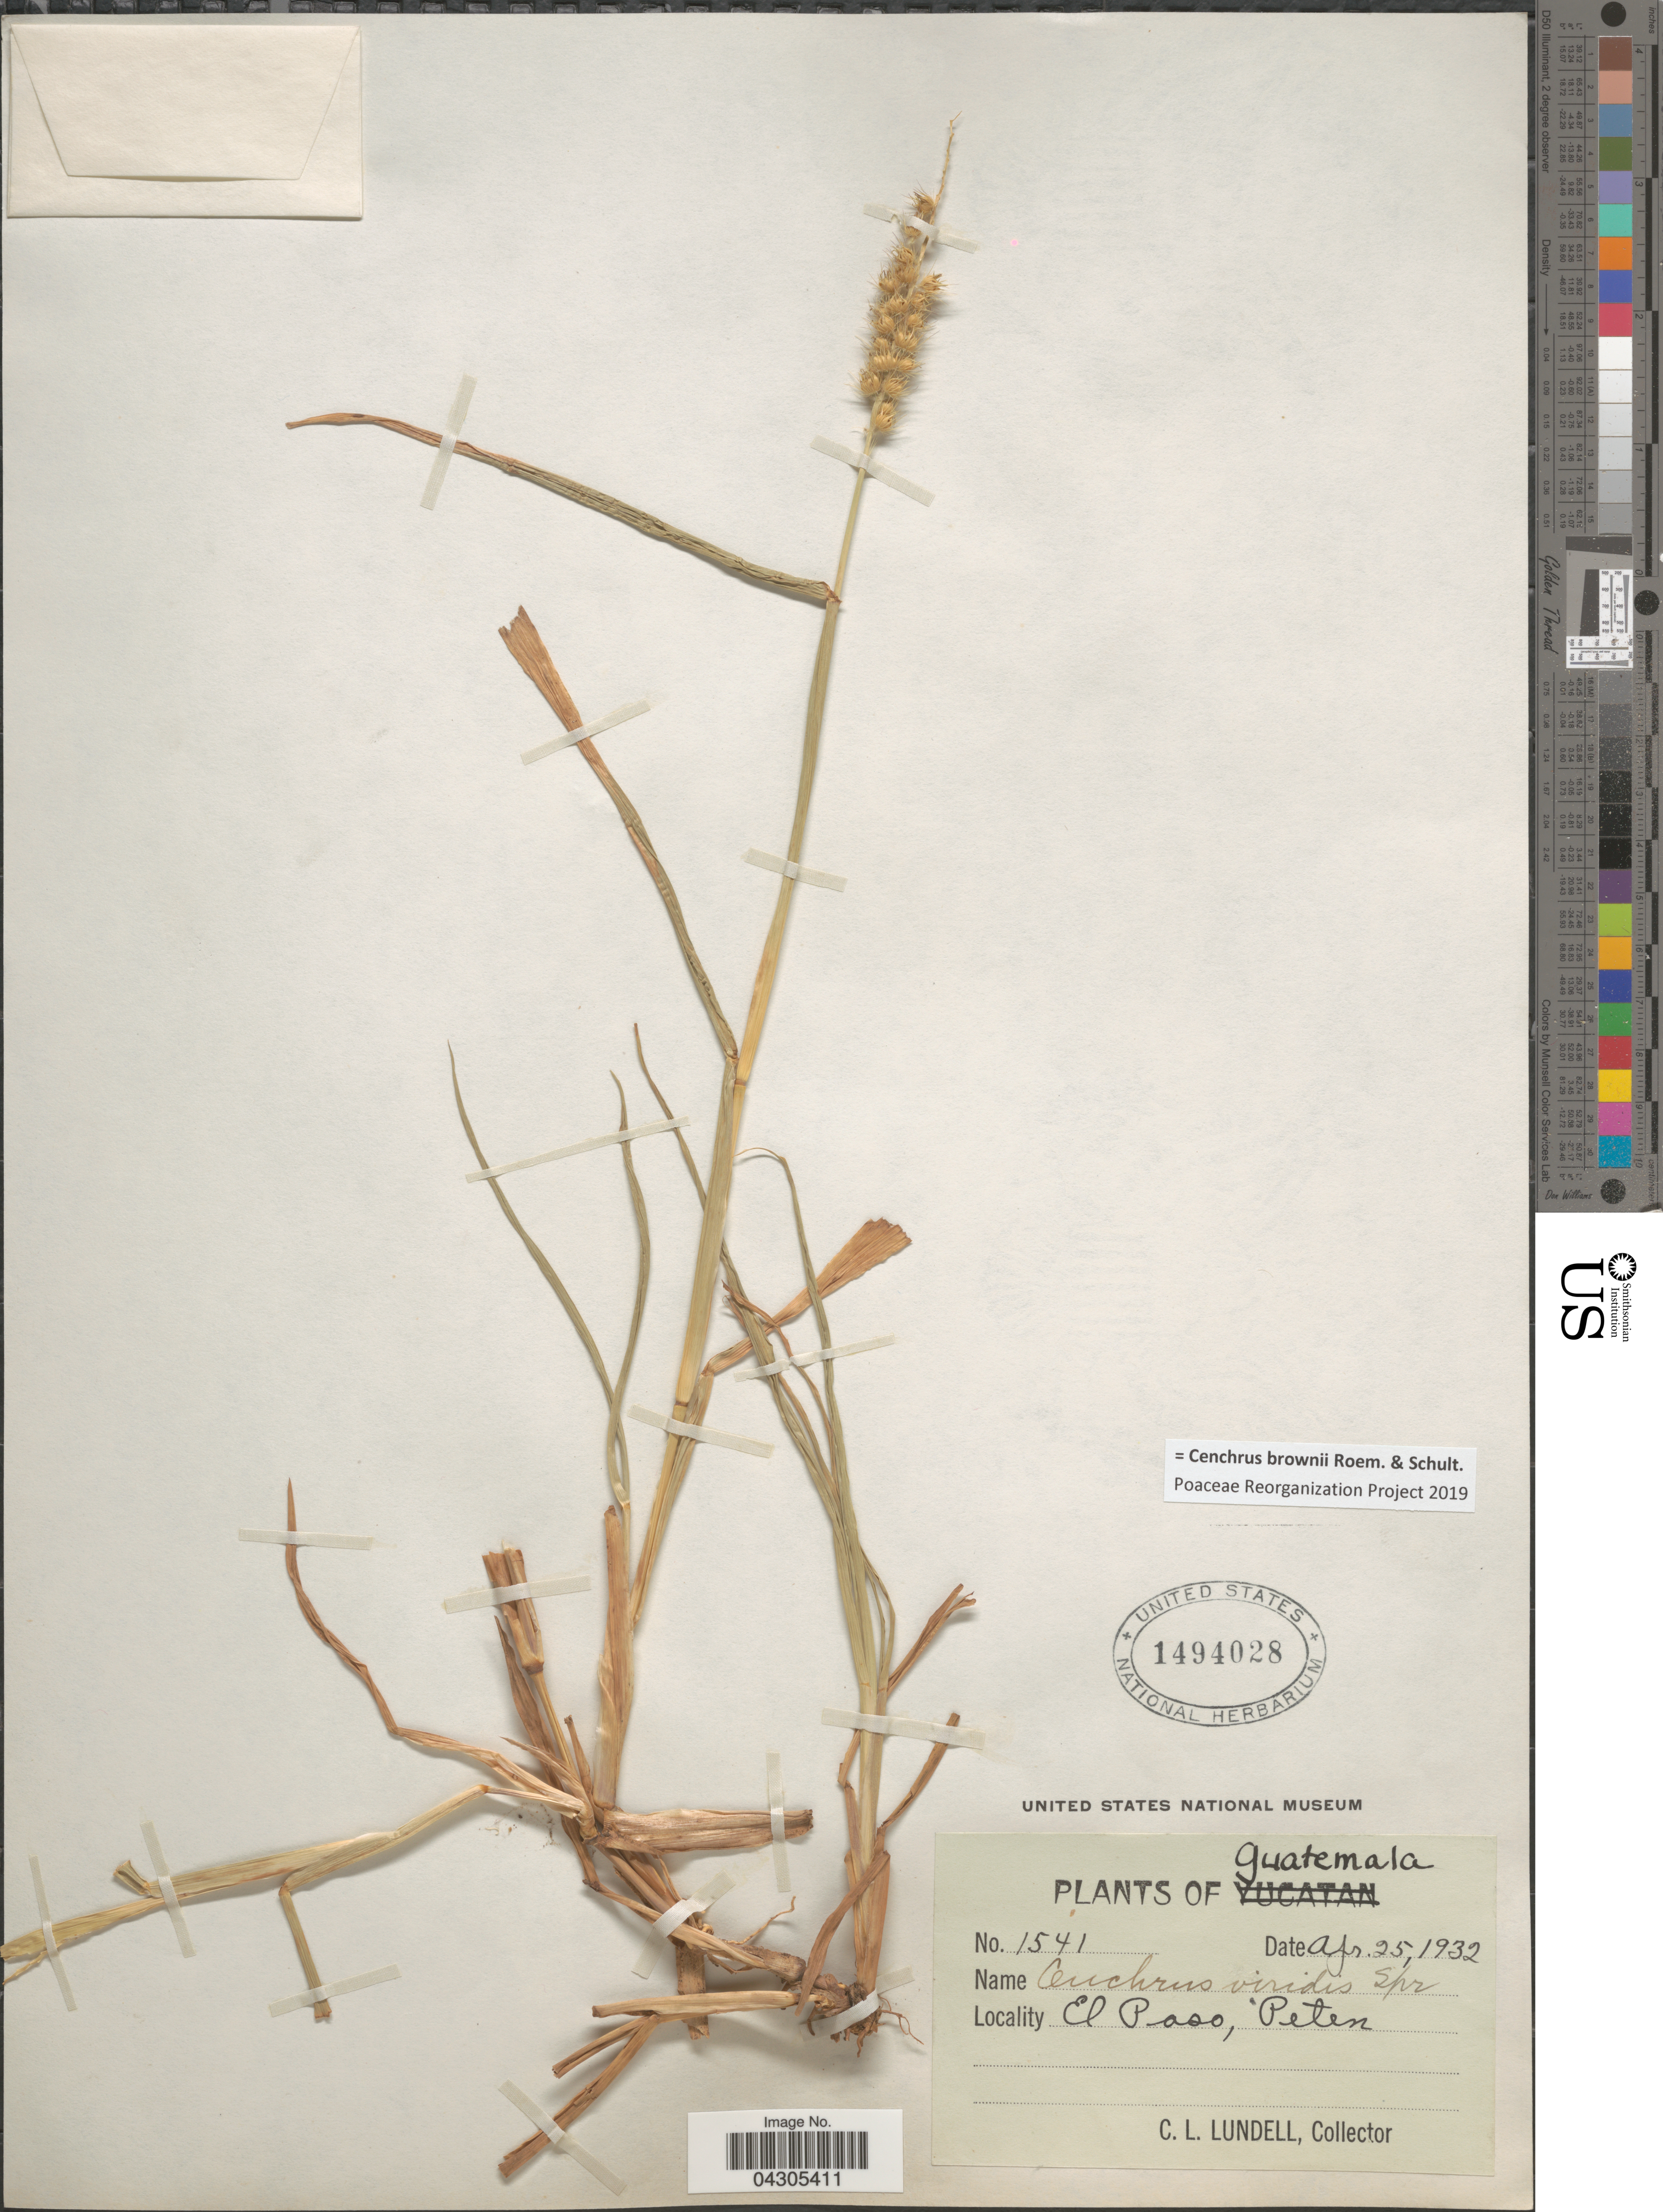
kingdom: Plantae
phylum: Tracheophyta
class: Liliopsida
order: Poales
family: Poaceae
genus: Cenchrus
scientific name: Cenchrus brownii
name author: Roem. & Schult.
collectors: C. L. Lundell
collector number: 1541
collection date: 1932-04-25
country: Guatemala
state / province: El Peten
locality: El Paso.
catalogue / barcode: US 1494028